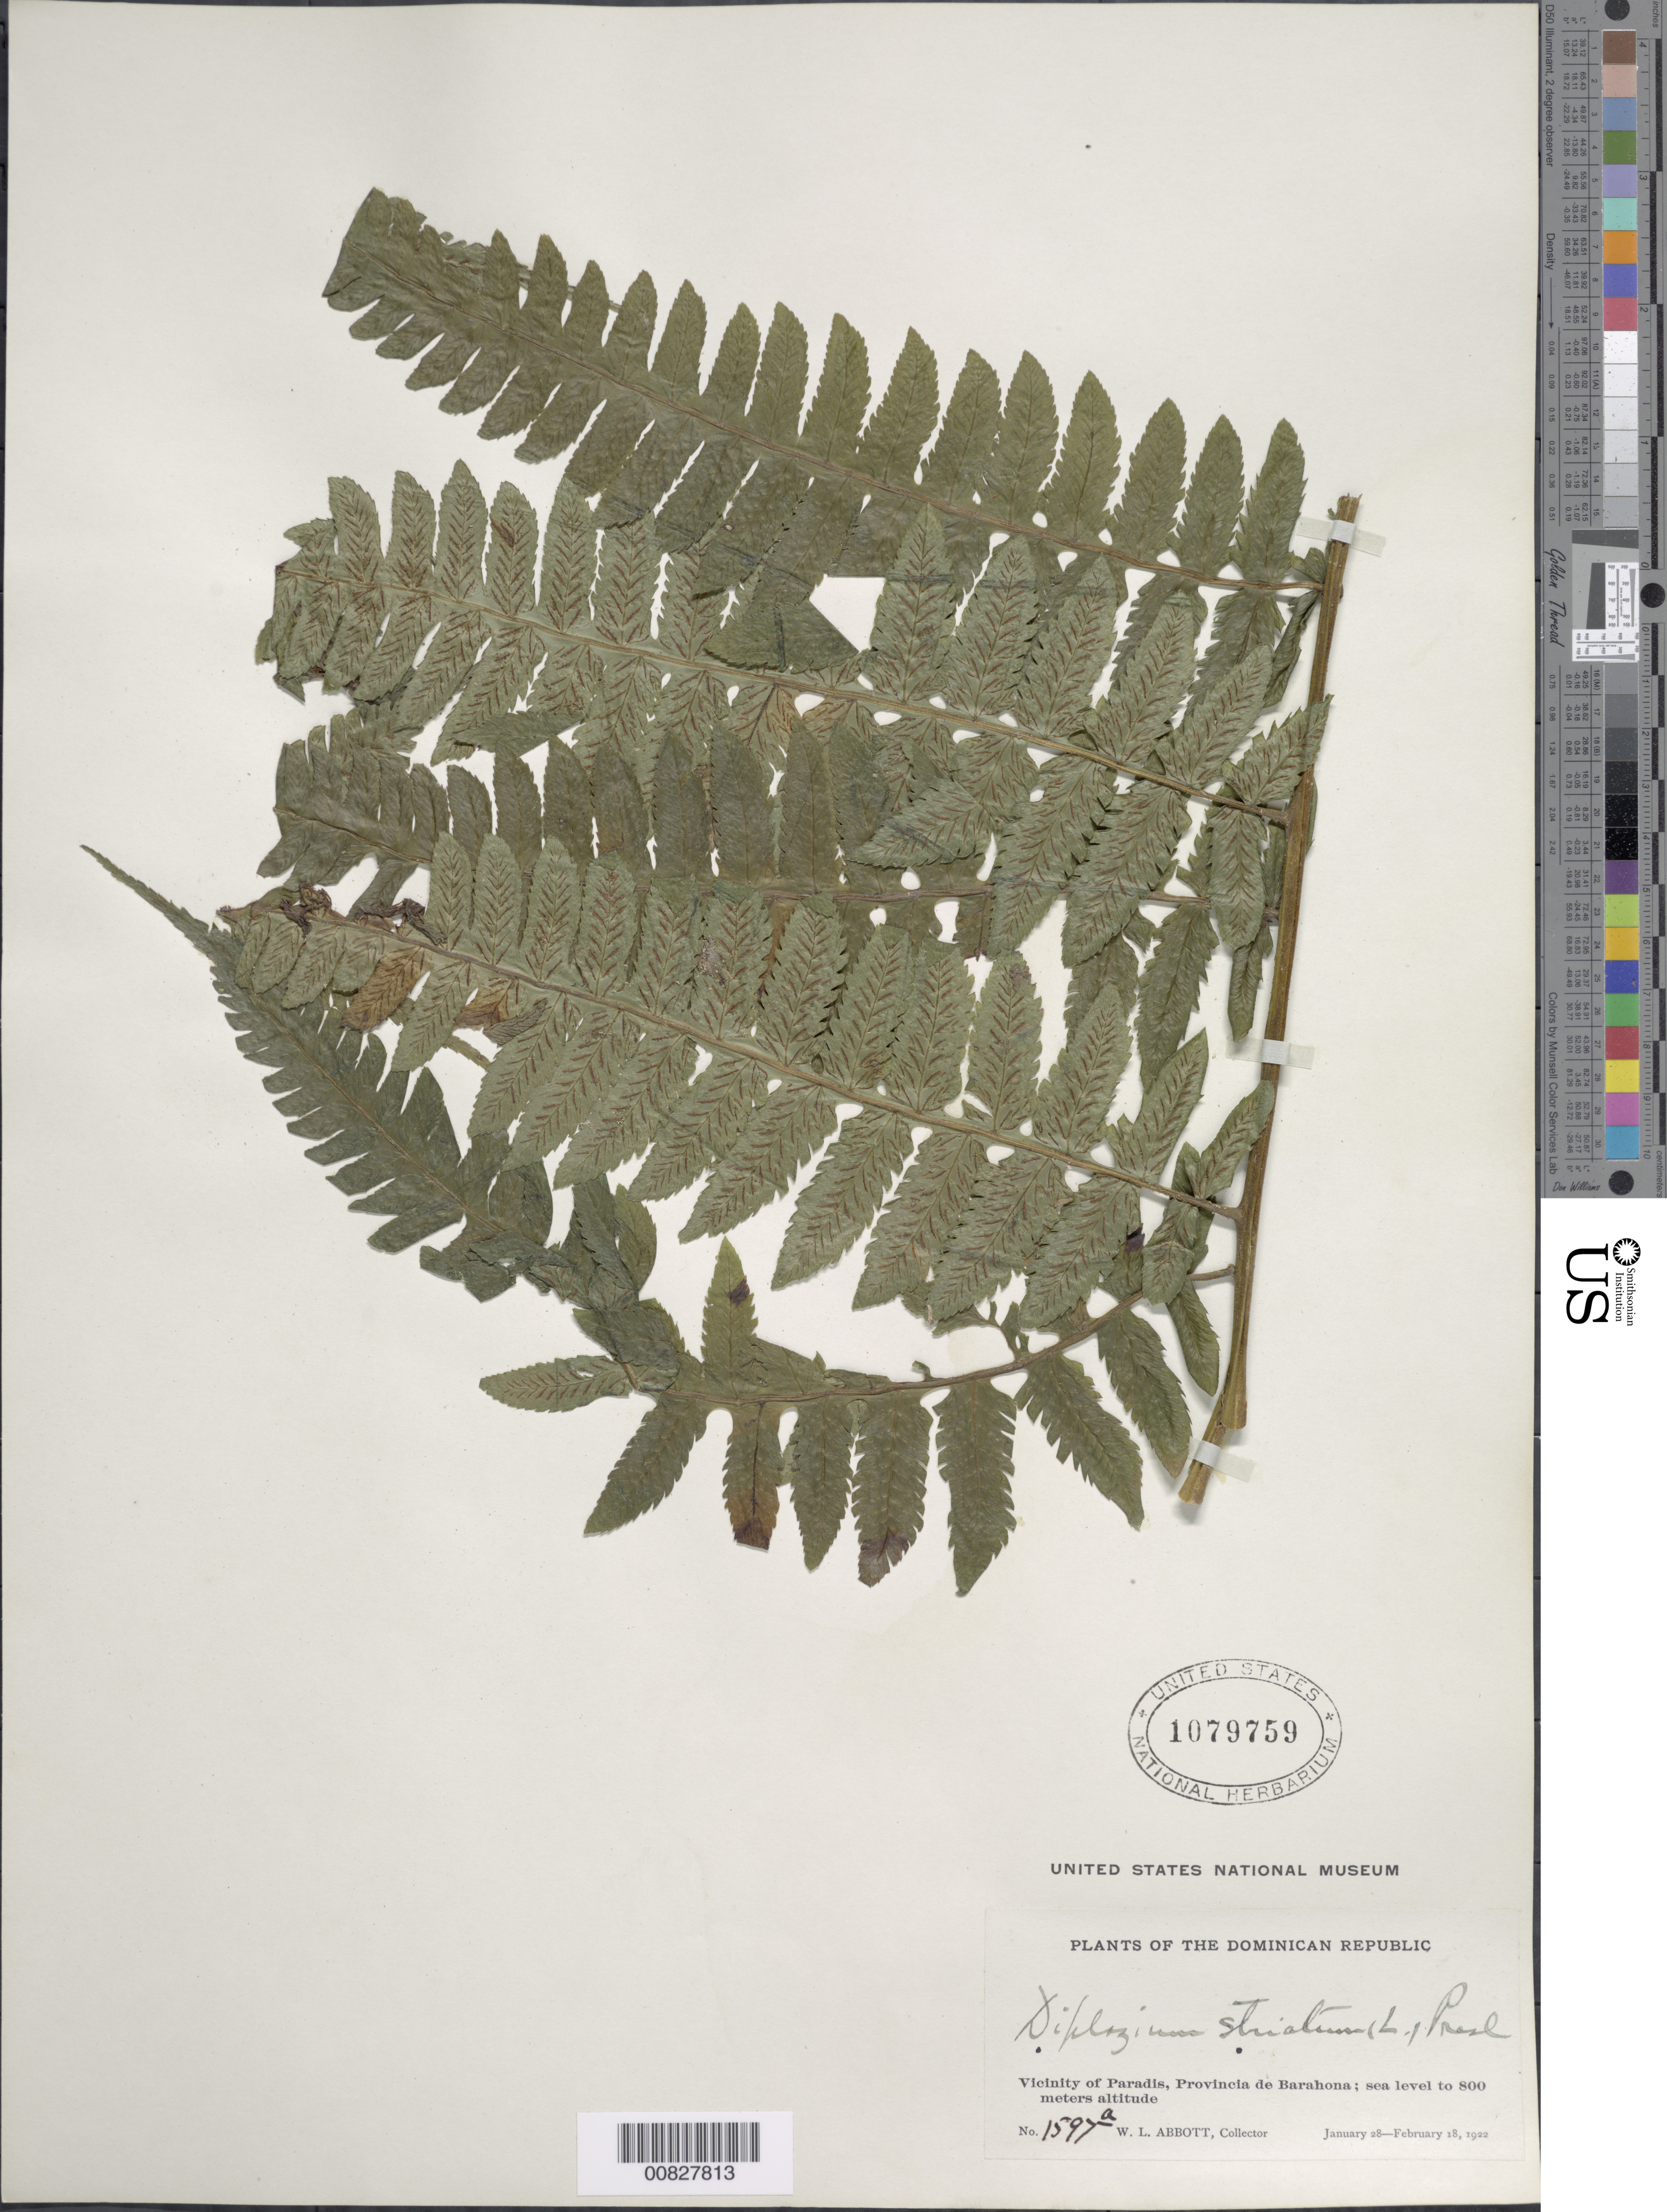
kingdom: Plantae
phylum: Tracheophyta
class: Polypodiopsida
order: Polypodiales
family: Athyriaceae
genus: Diplazium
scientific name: Diplazium striatum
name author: (L.) C. Presl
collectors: W. L. Abbott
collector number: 1597a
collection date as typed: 28 Jan 1922 to 18 Feb 1922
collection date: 1922-01-28/1922-02-18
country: Dominican Republic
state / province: Barahona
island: Hispaniola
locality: Paradis vicinity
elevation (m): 0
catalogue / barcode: US 1079759